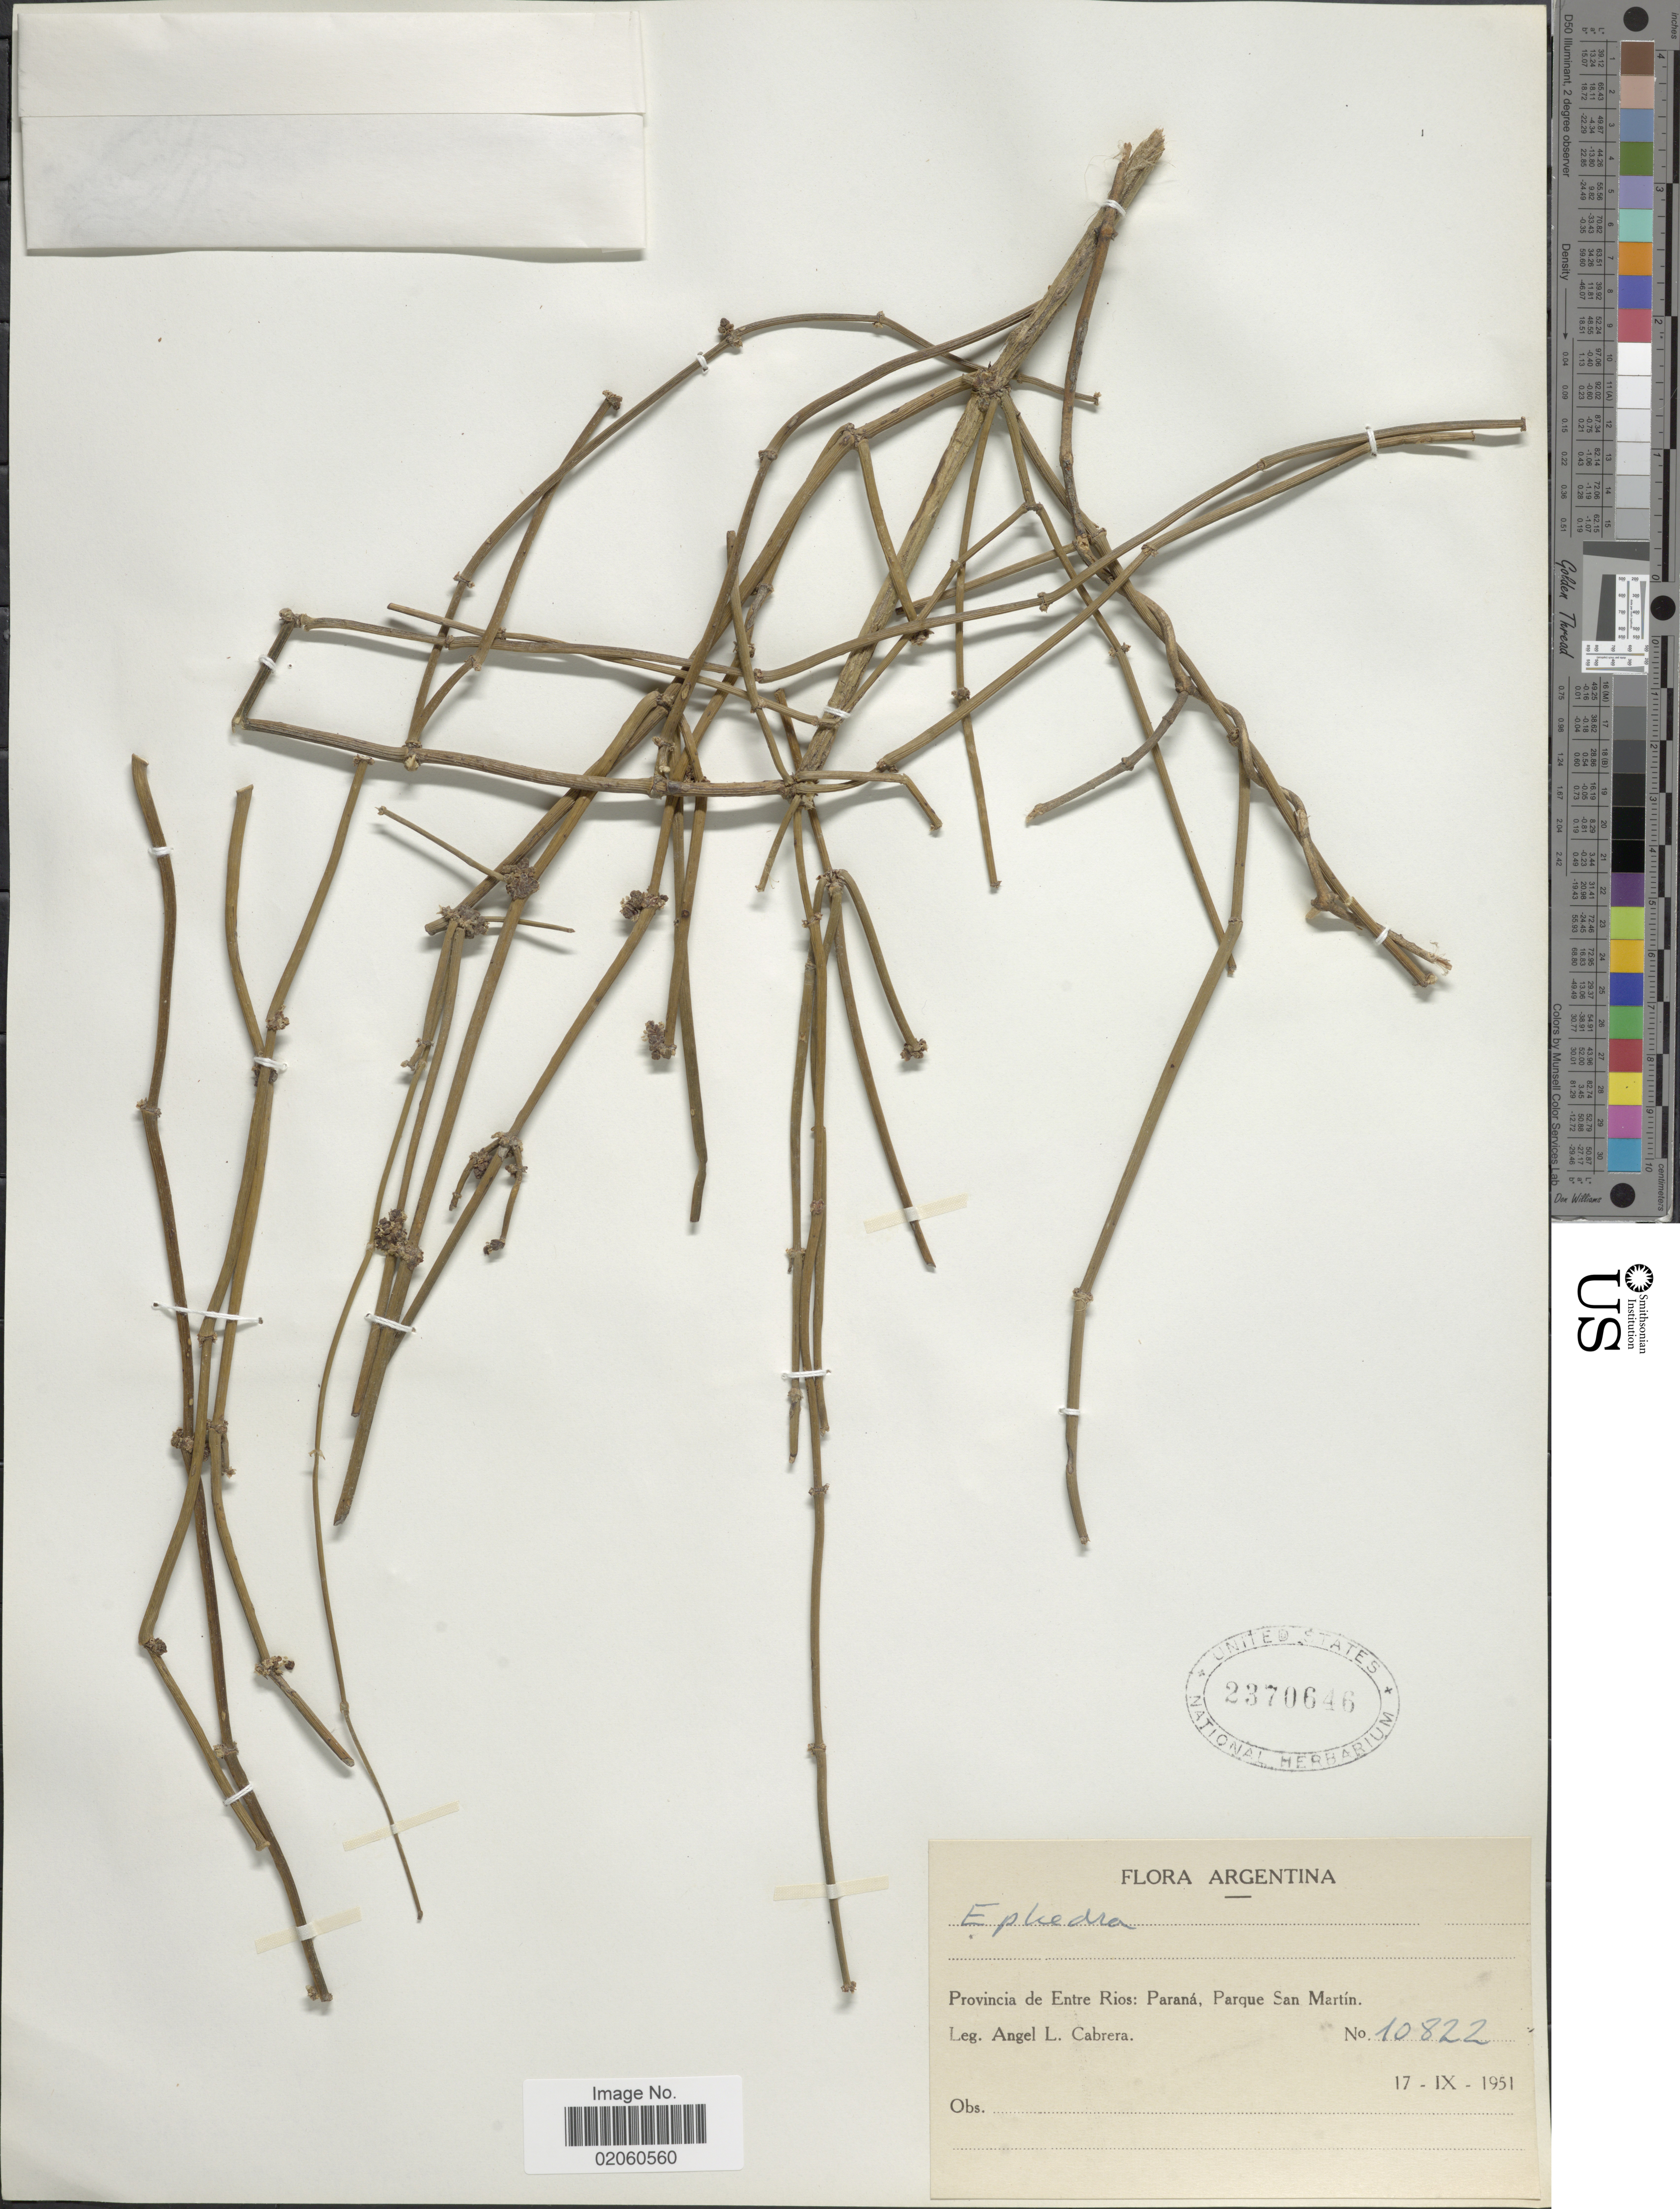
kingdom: Plantae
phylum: Tracheophyta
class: Gnetopsida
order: Ephedrales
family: Ephedraceae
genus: Ephedra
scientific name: Ephedra sp.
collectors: A. L. Cabrera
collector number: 10822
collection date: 1951-09-17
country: Argentina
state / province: Entre Rios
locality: Parna, Parque San Martin.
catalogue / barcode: US 2370646